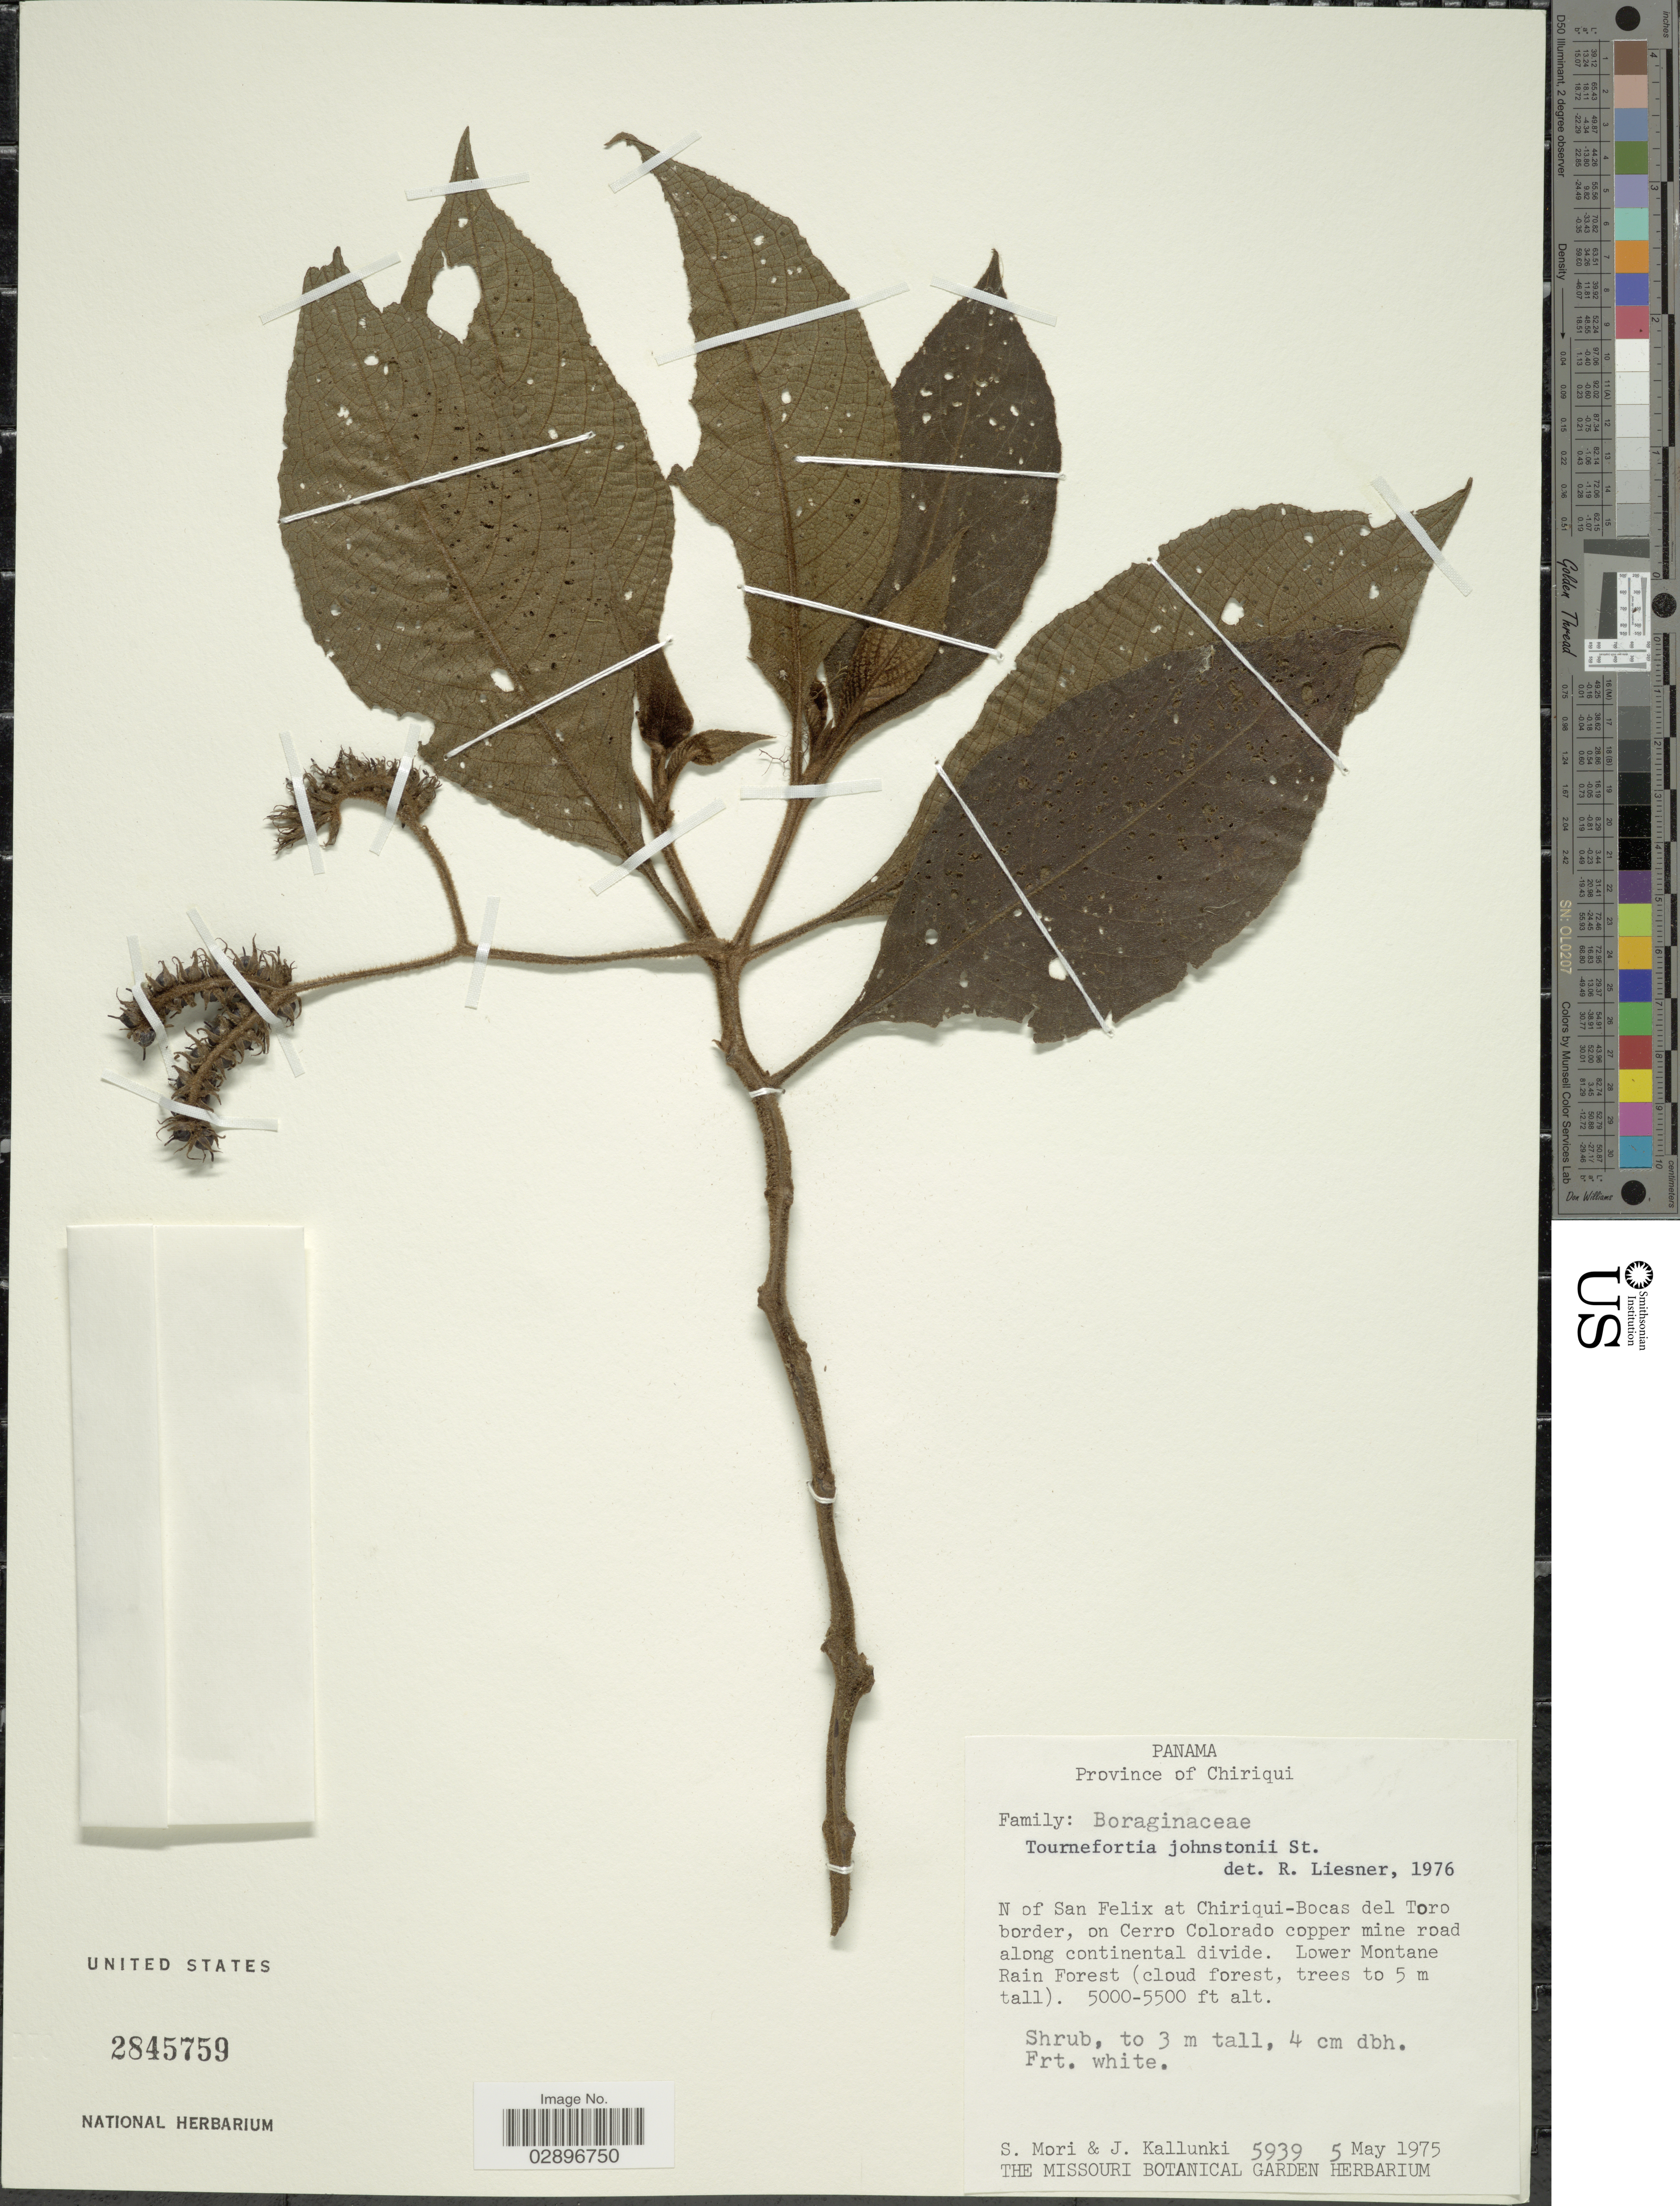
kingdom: Plantae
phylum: Tracheophyta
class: Magnoliopsida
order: Boraginales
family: Heliotropiaceae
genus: Tournefortia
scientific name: Tournefortia johnstonii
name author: Standl.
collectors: S. Mori & J. Kallunki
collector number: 5939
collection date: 1975-05-05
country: Panama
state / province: Chiriqui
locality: N of San Felix at Chiriqui-Bocas del Toro border, on Cerro Colorado copper mine road along continental divide. Lower Montane Rain Forest.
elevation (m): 1524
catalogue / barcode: US 2845759